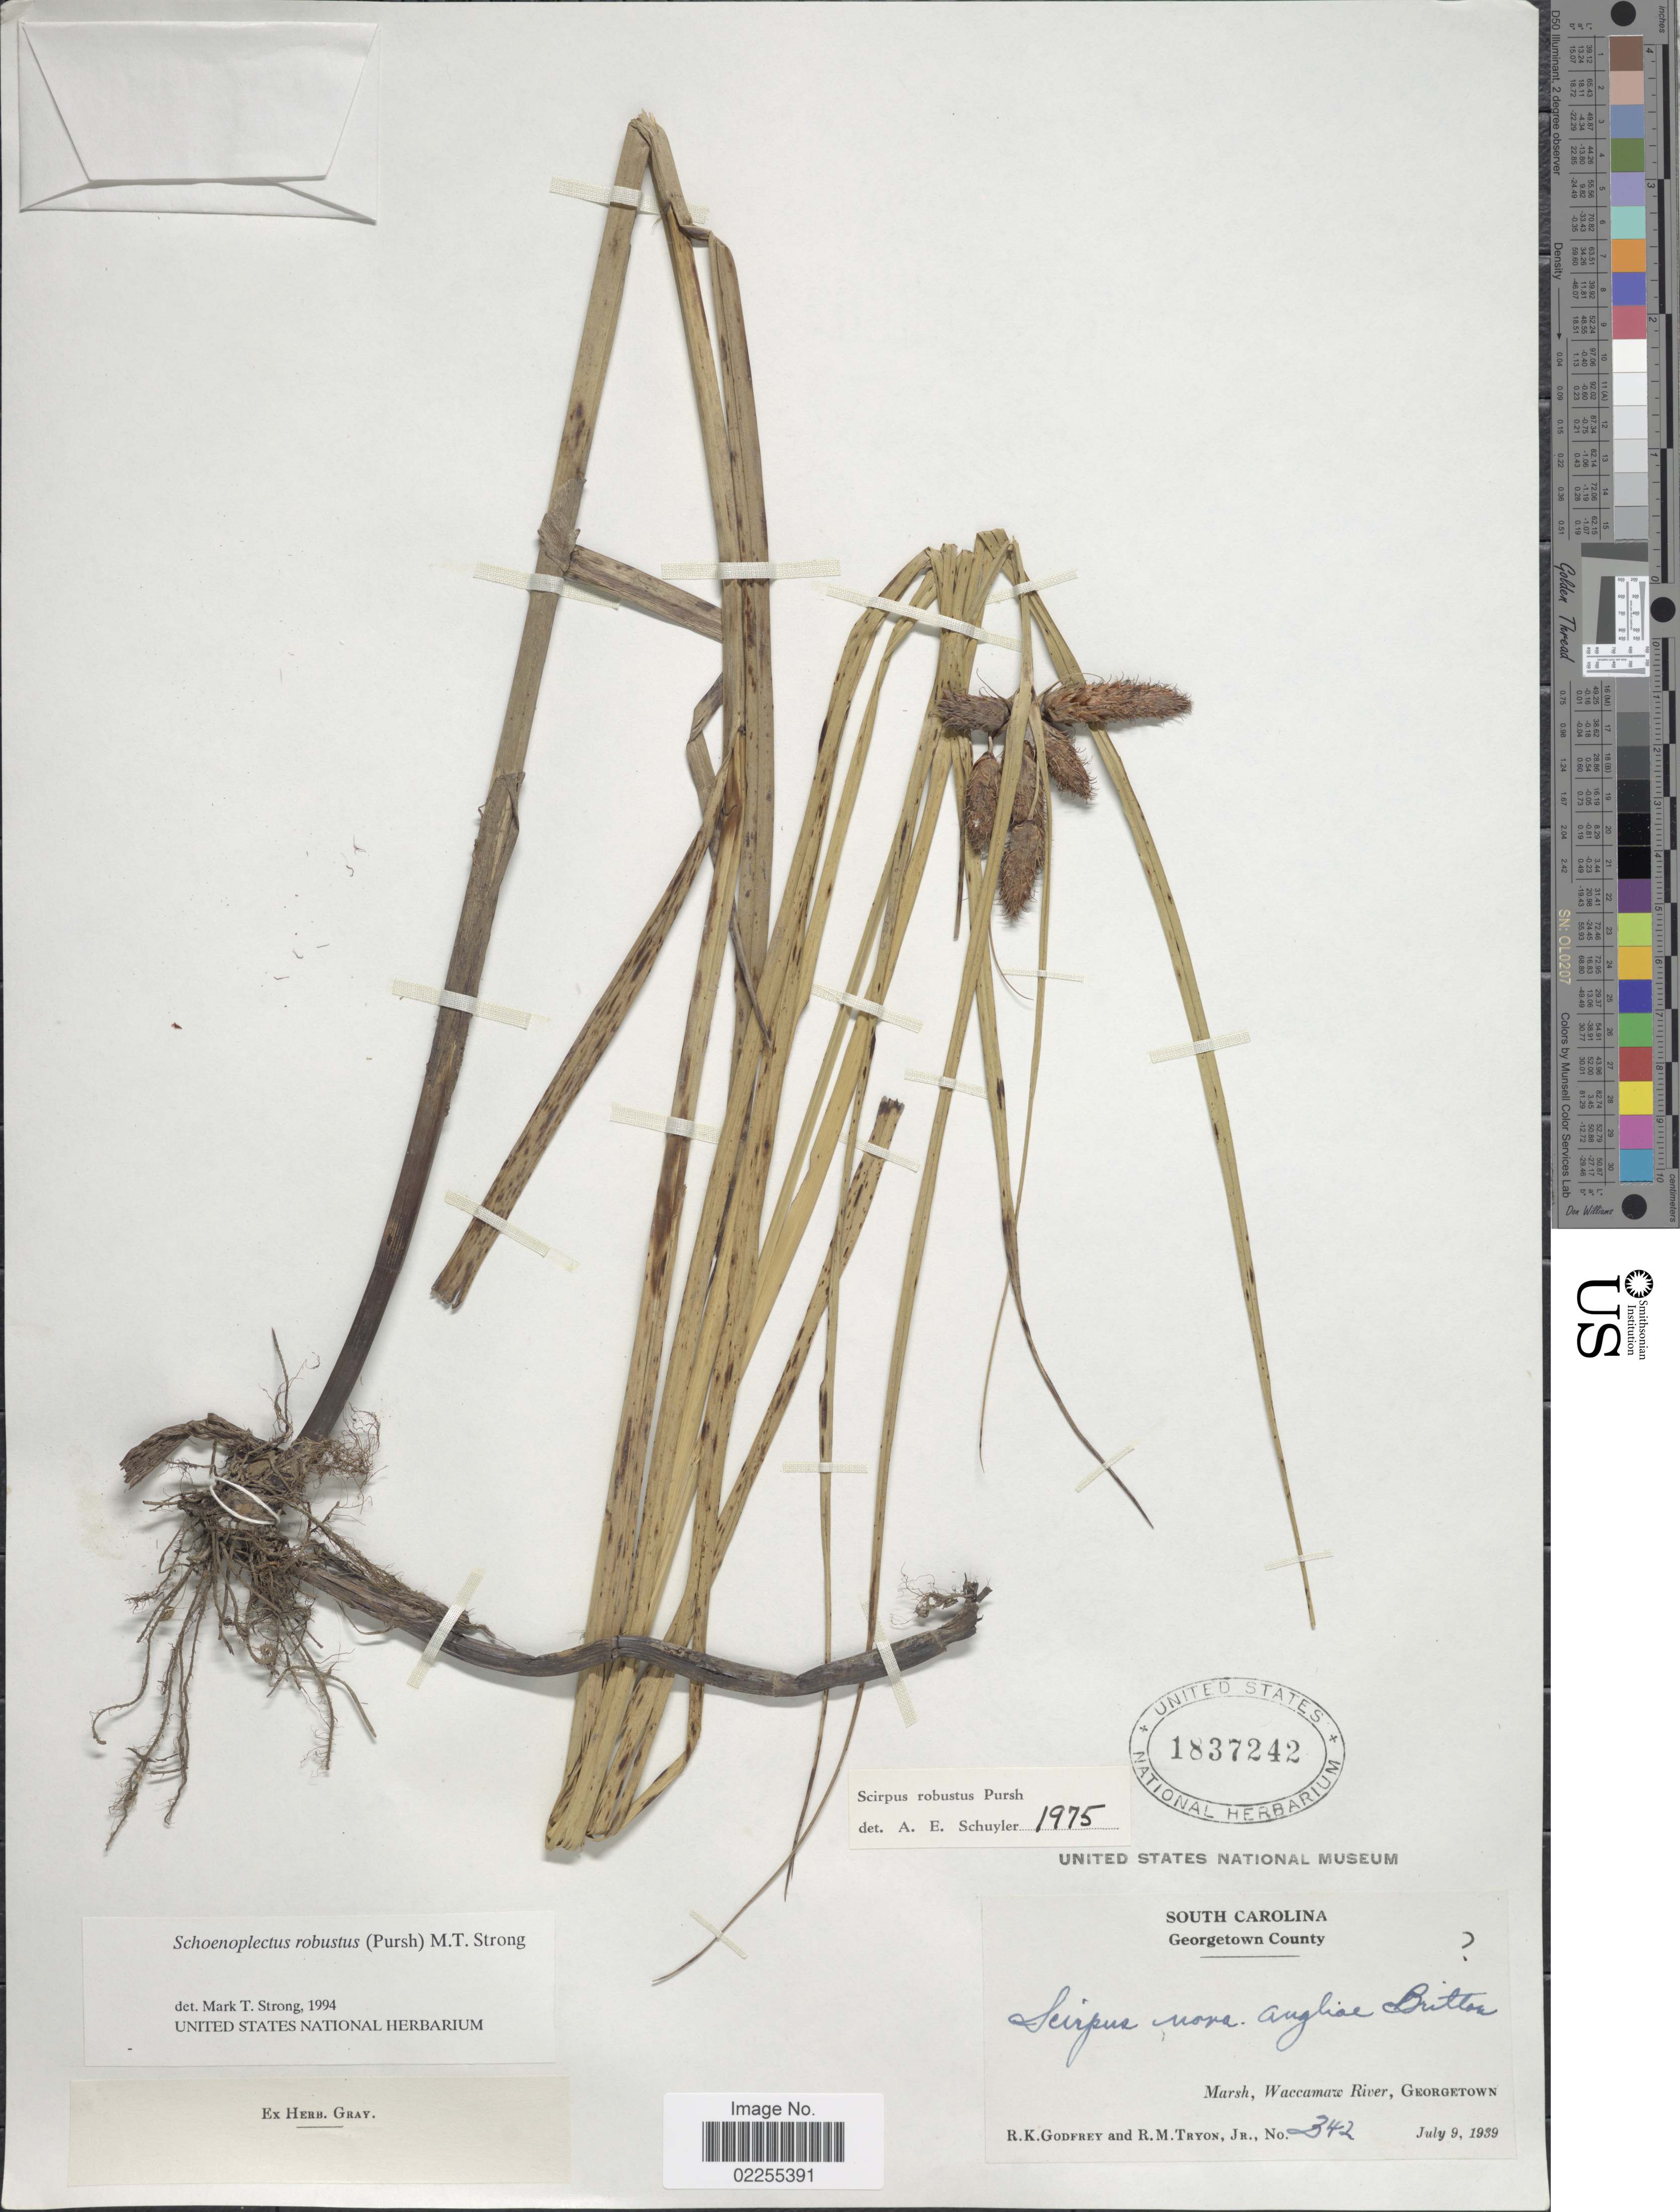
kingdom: Plantae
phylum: Tracheophyta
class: Liliopsida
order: Poales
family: Cyperaceae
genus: Bolboschoenus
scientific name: Bolboschoenus robustus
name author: (Pursh) Soják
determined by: Strong, M. T., (US), Smithsonian Institution - National Museum of Natural History (UNITED STATES)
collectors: R. K. Godfrey & R. M. Tryon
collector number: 342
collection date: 1939-07-09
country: United States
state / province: South Carolina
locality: Georgetown County, marsh, Waccamaw River, Georgetown.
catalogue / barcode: US 1837242